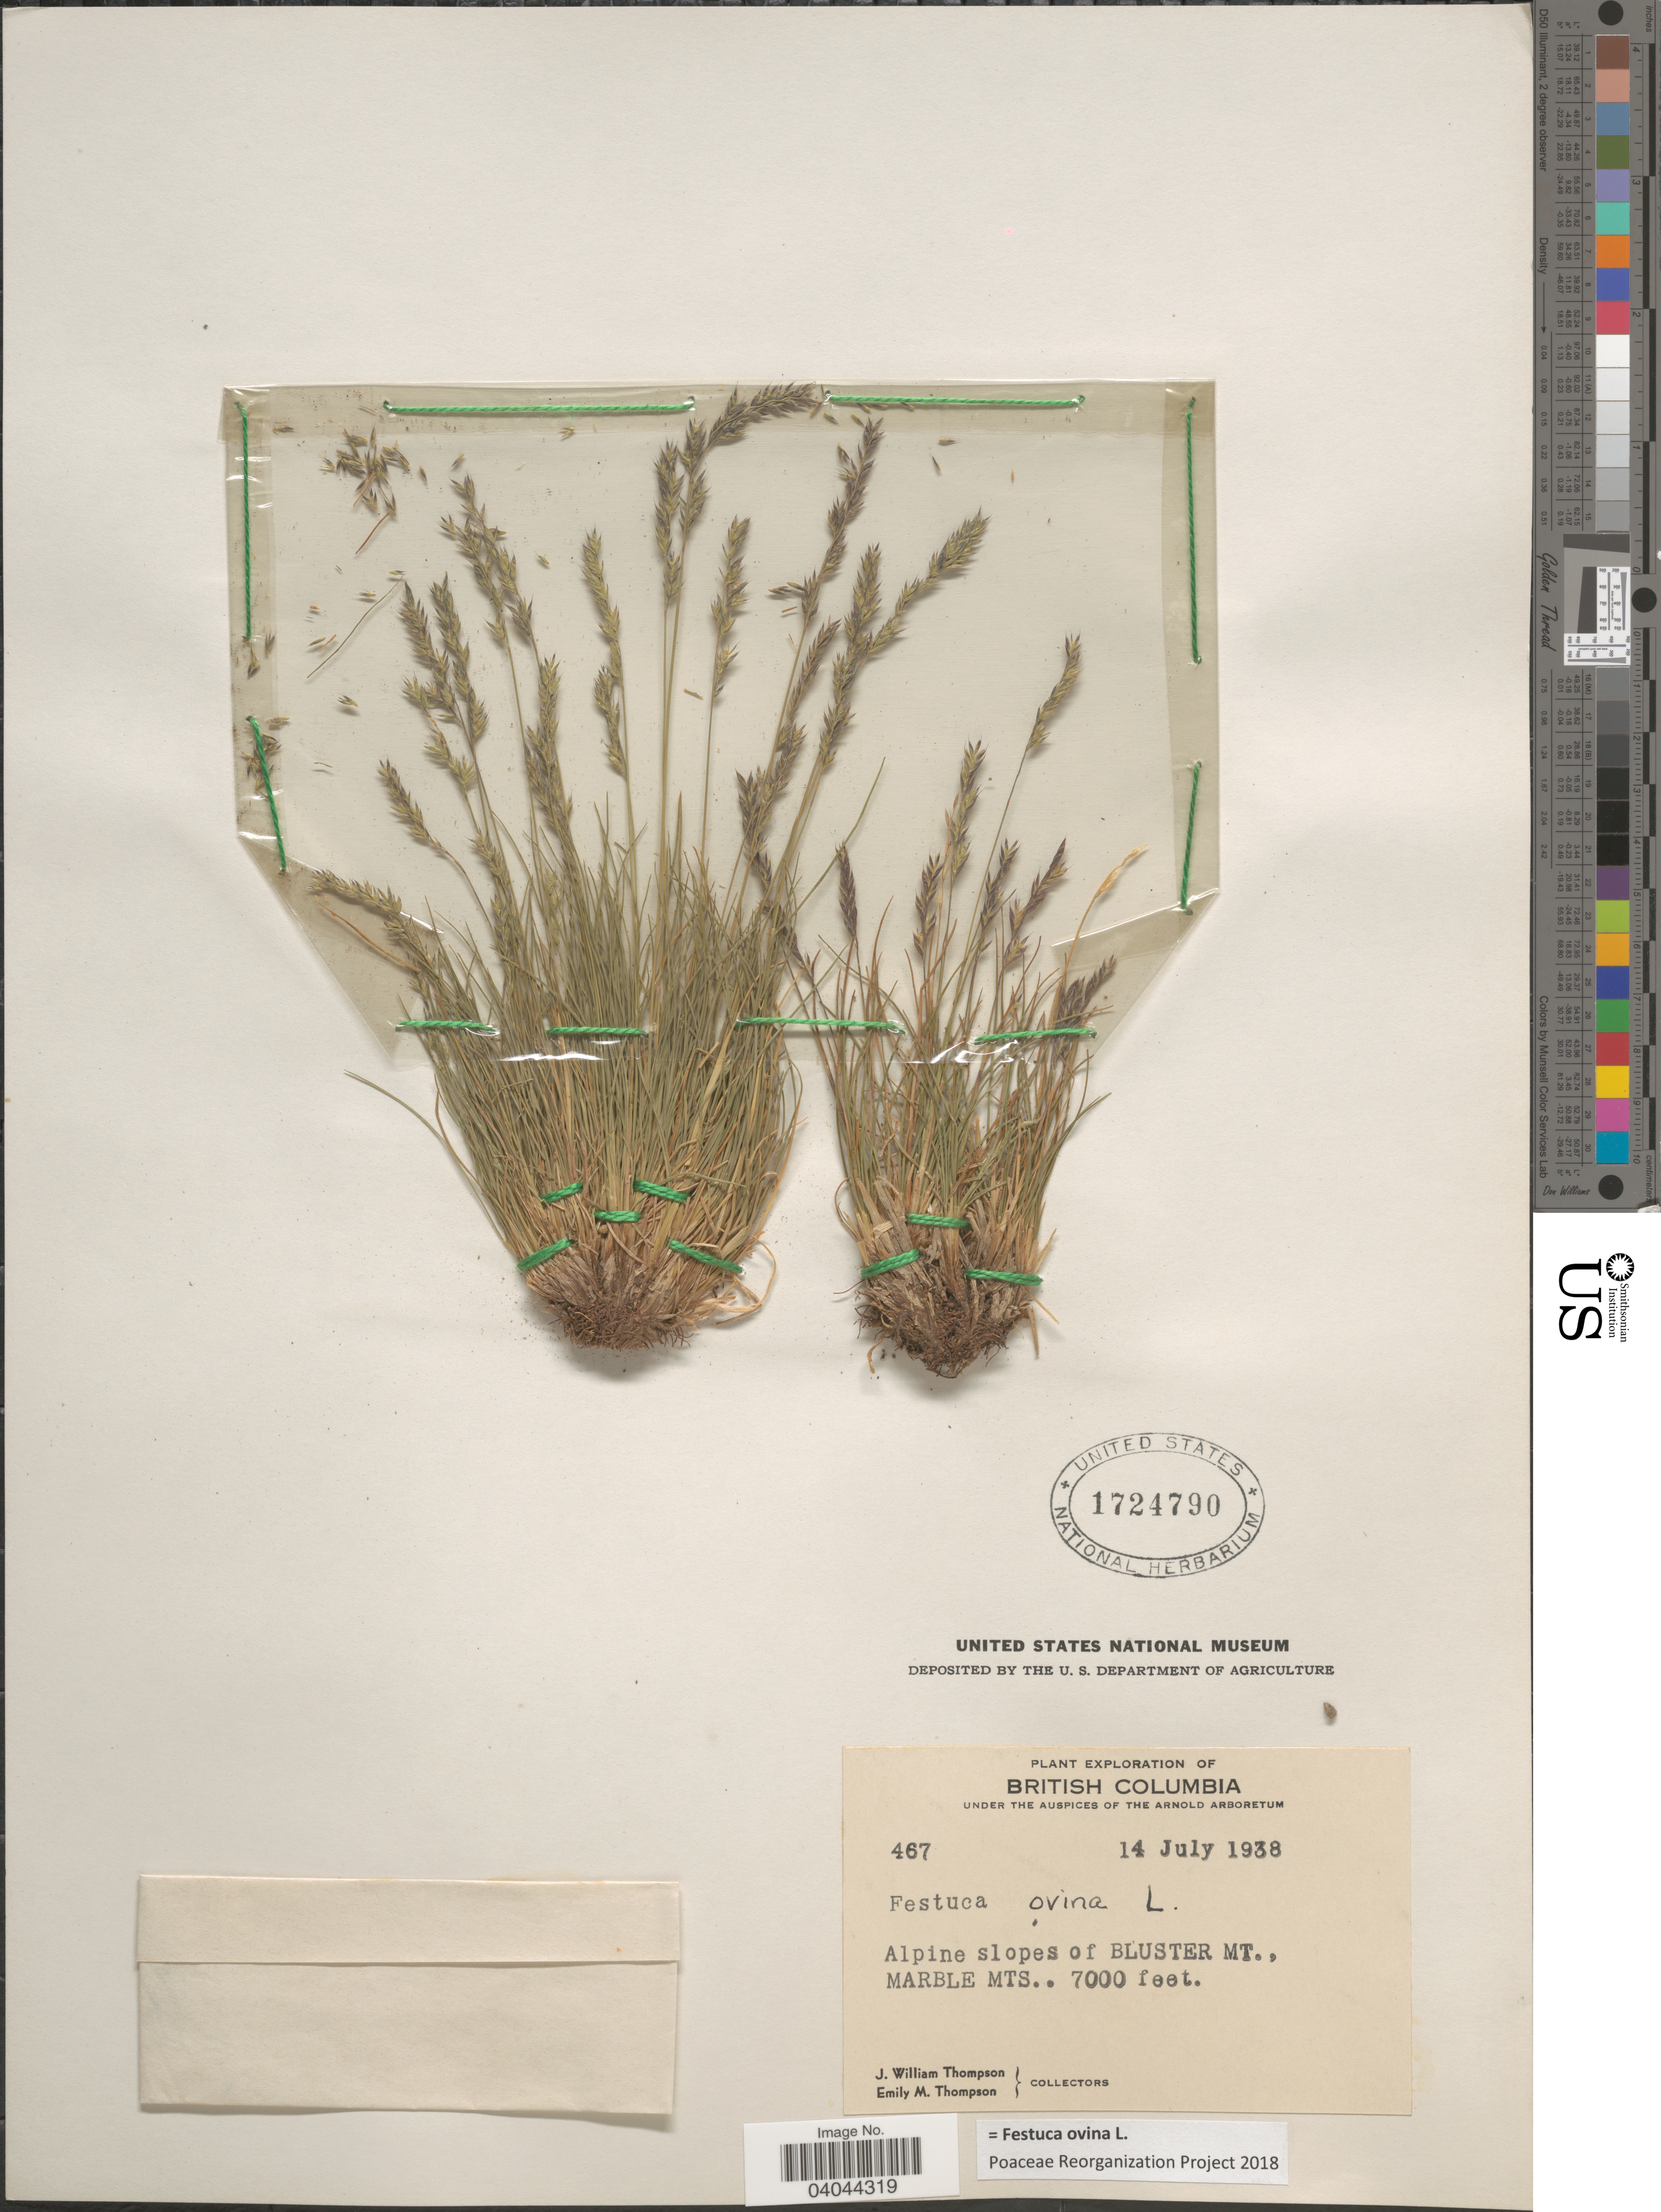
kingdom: Plantae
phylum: Tracheophyta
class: Liliopsida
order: Poales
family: Poaceae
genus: Festuca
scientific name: Festuca ovina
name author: L.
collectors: J. W. Thompson & E. M. Thompson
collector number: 467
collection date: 1938-07-14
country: Canada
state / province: British Columbia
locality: Alpine slopes of Bluster Mt., Marble Mts.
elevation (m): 2134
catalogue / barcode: US 1724790